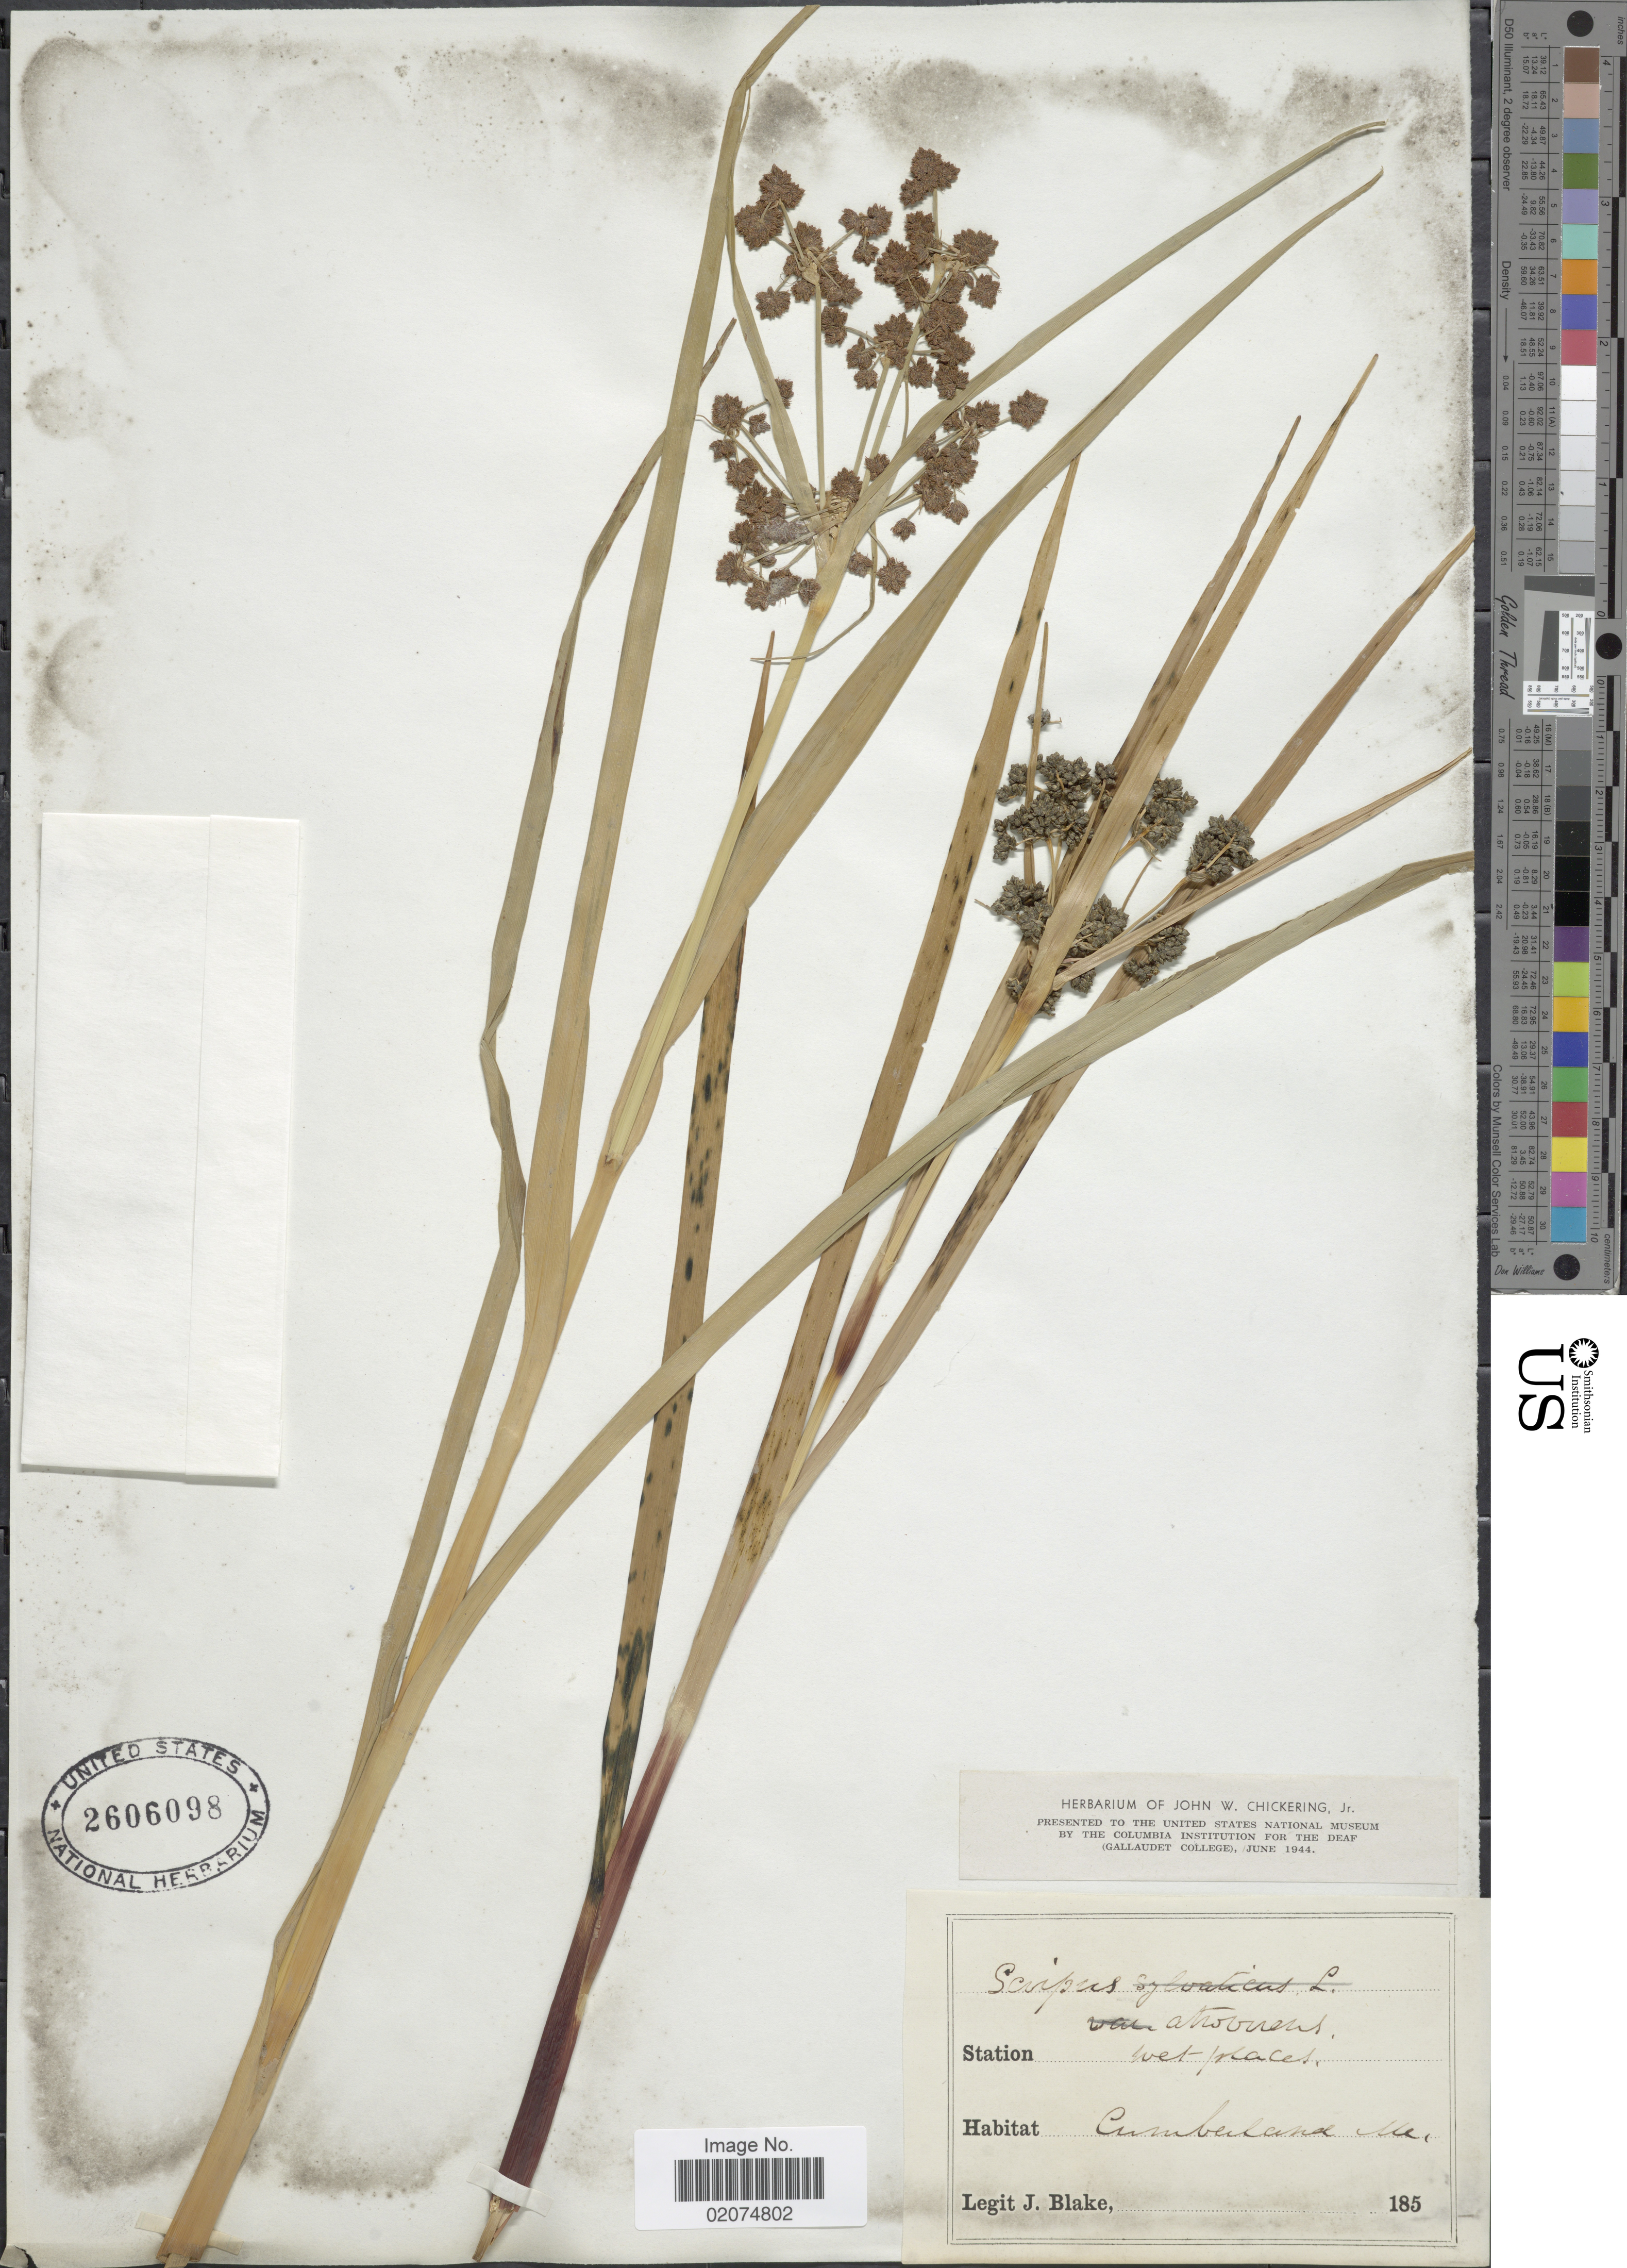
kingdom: Plantae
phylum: Tracheophyta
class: Liliopsida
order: Poales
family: Cyperaceae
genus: Scirpus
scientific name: Scirpus atrovirens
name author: Willd.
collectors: J. Blake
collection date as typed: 185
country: United States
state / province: Maine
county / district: Cumberland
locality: Cumberland, Me.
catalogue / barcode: US 3606098